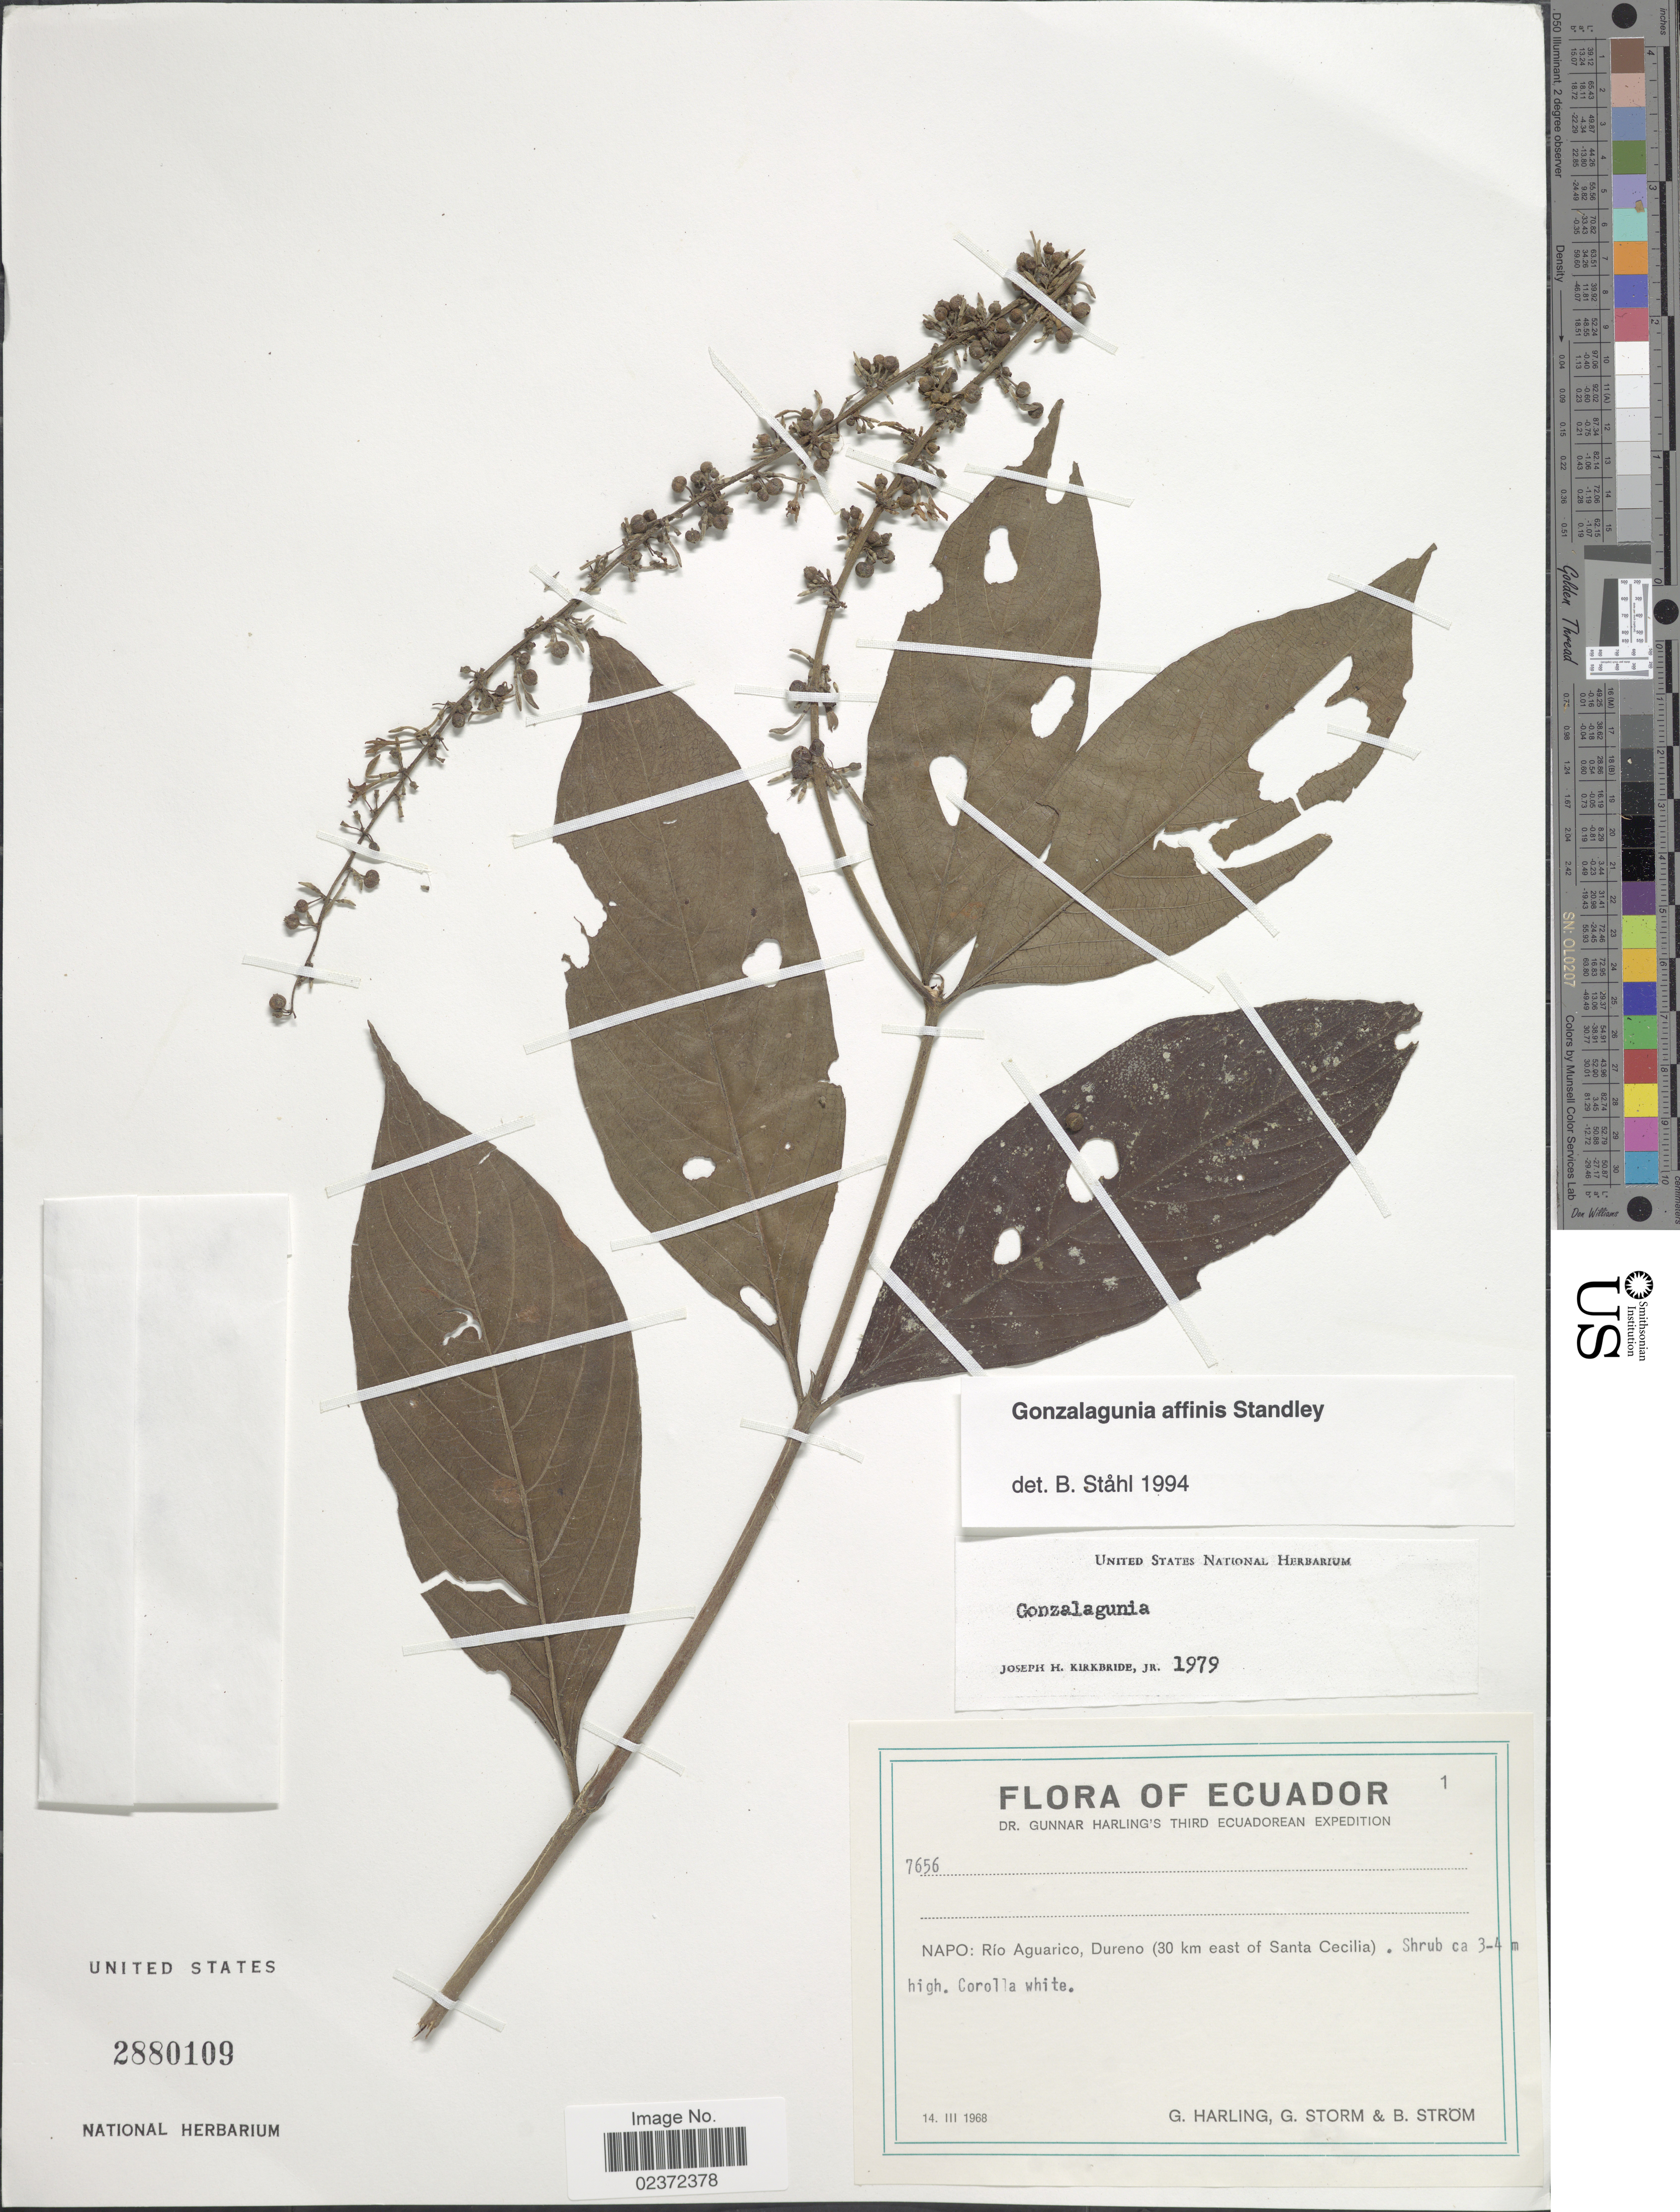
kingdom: Plantae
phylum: Tracheophyta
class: Magnoliopsida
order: Gentianales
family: Rubiaceae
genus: Gonzalagunia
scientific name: Gonzalagunia affinis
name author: Standl. ex Steyerm.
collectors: G. Harling, G. Storm & B. Ström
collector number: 7656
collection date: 1968-03-14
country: Ecuador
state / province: Napo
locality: Río Aguarico, Dureno (30 km east of Santa Cecilia)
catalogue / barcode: US 2880109